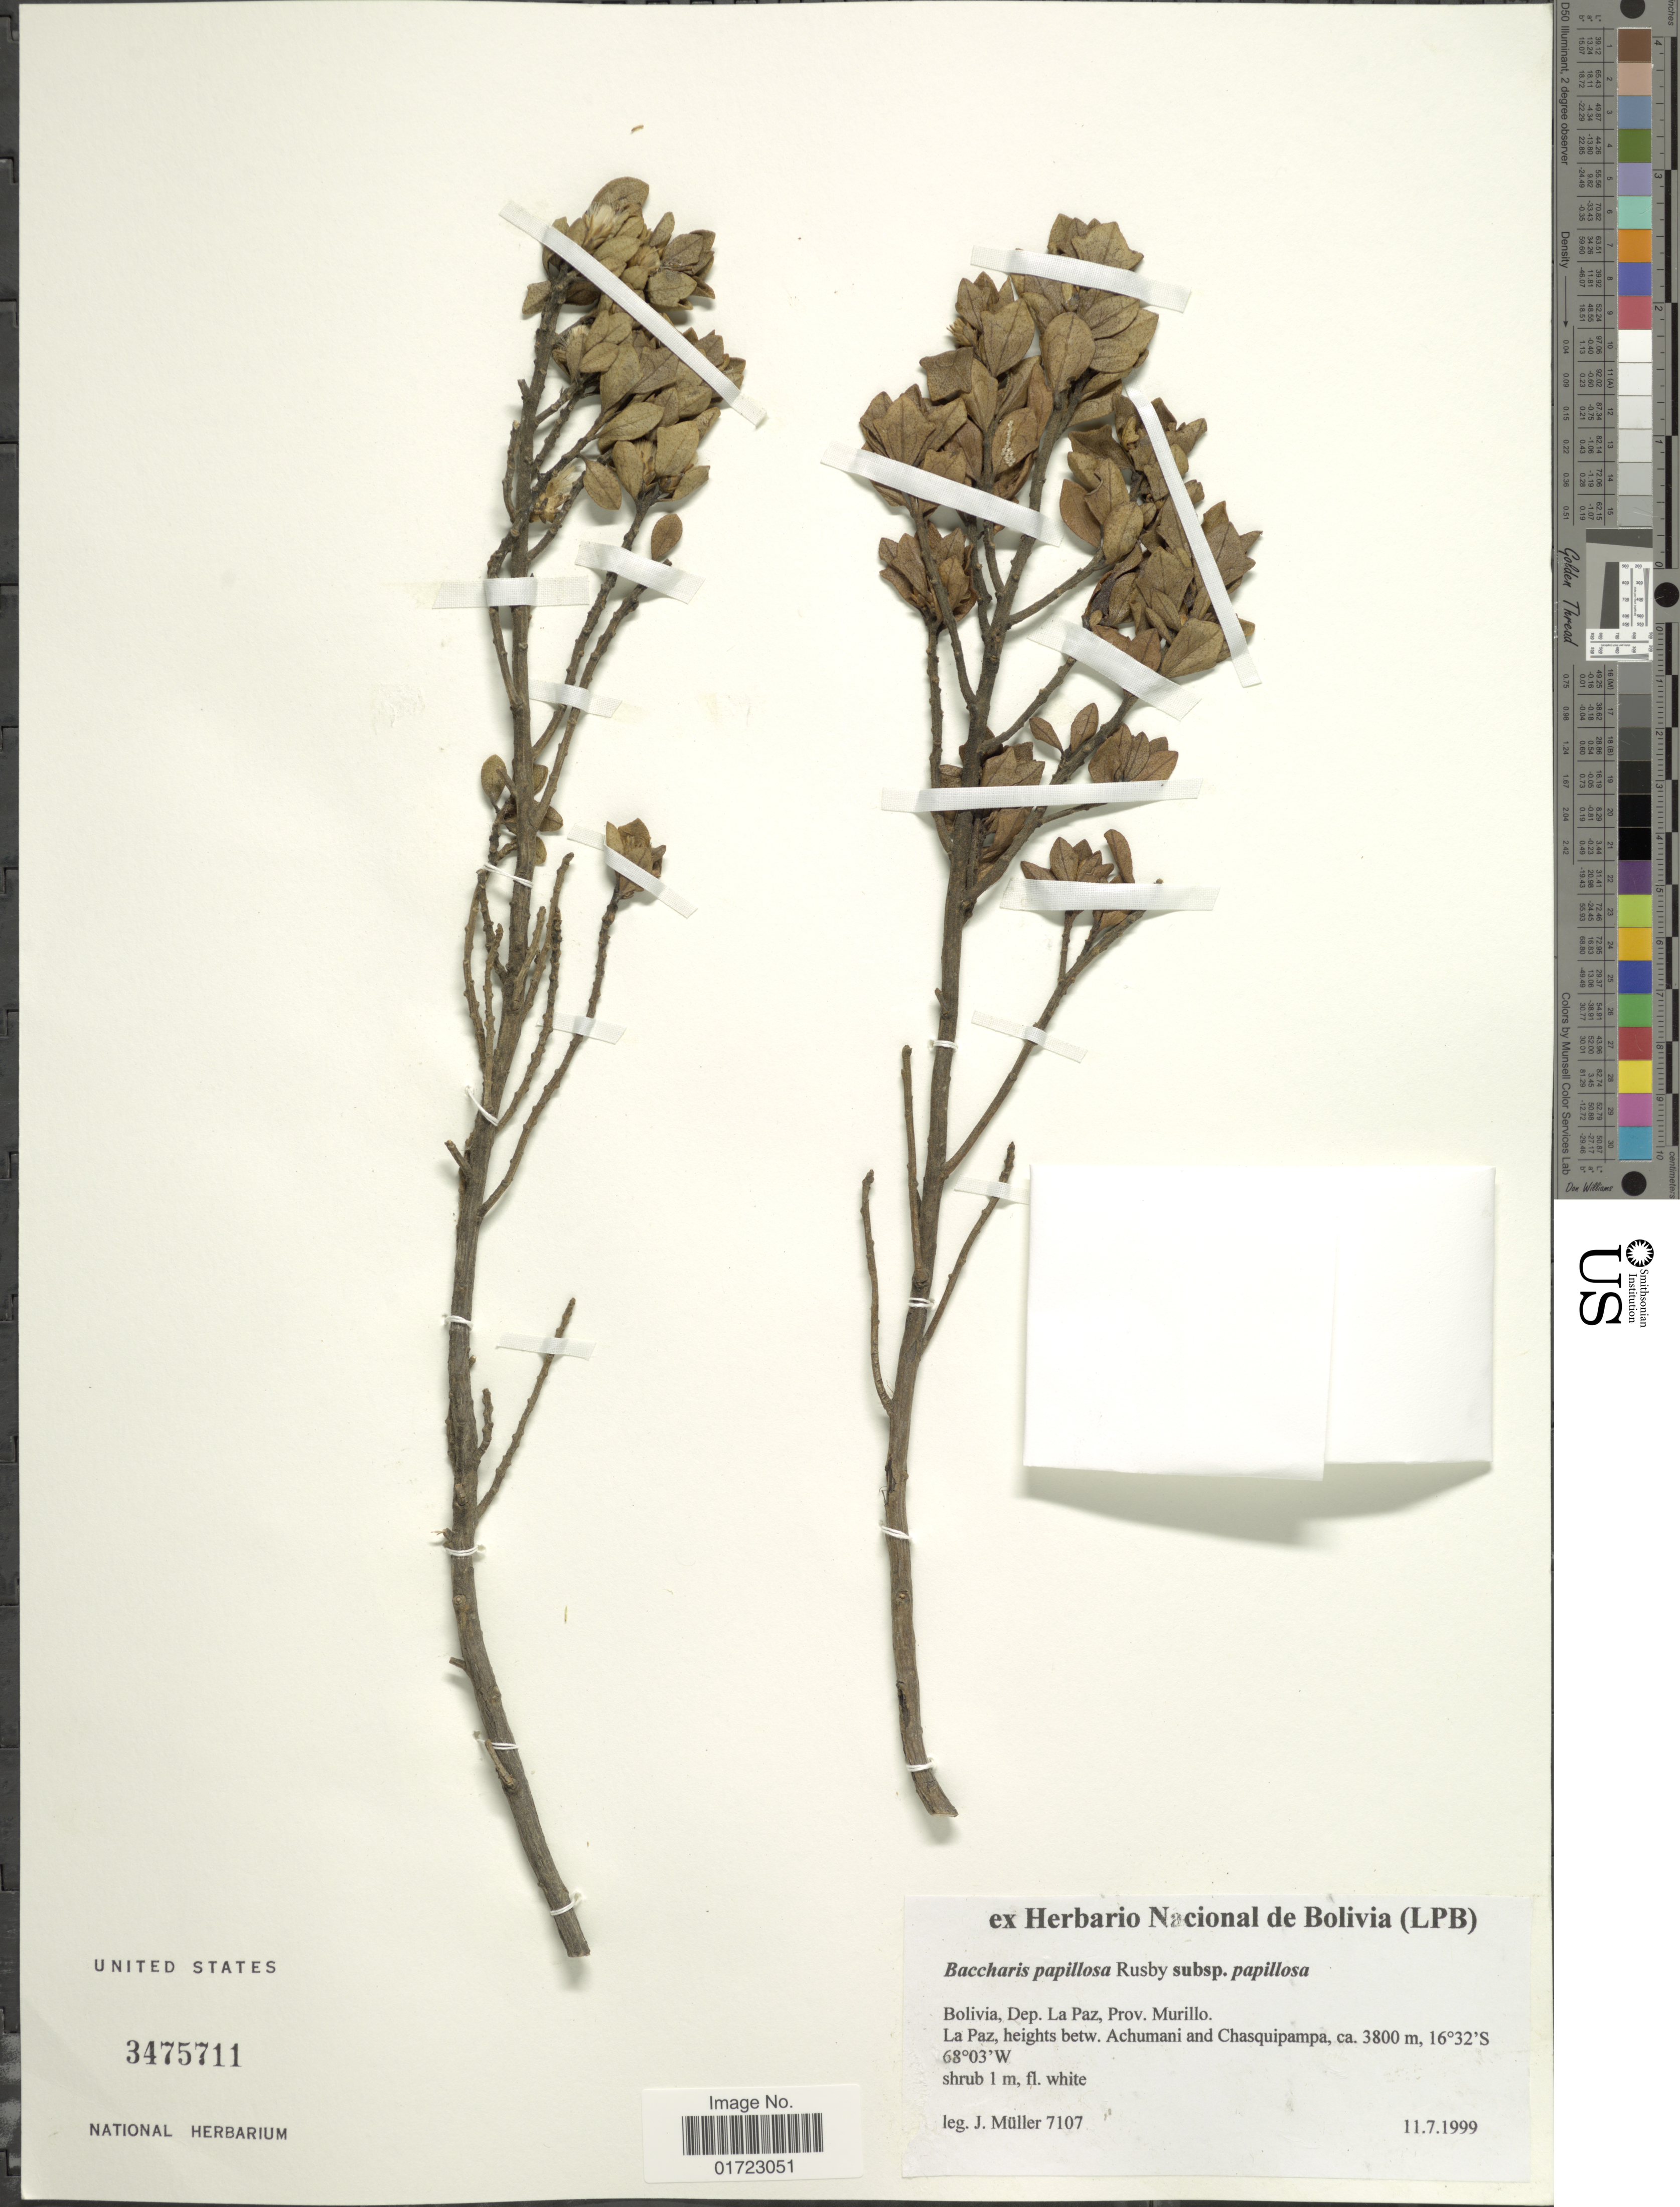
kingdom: Plantae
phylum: Tracheophyta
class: Magnoliopsida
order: Asterales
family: Asteraceae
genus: Baccharis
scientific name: Baccharis papillosa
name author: Rusby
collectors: J. Müller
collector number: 7107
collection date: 1999-07-11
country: Bolivia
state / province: La Paz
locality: Prov. Murillo. la Paz, heights betw. Achumani and Chasquipampa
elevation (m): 3800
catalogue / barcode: US 3475711